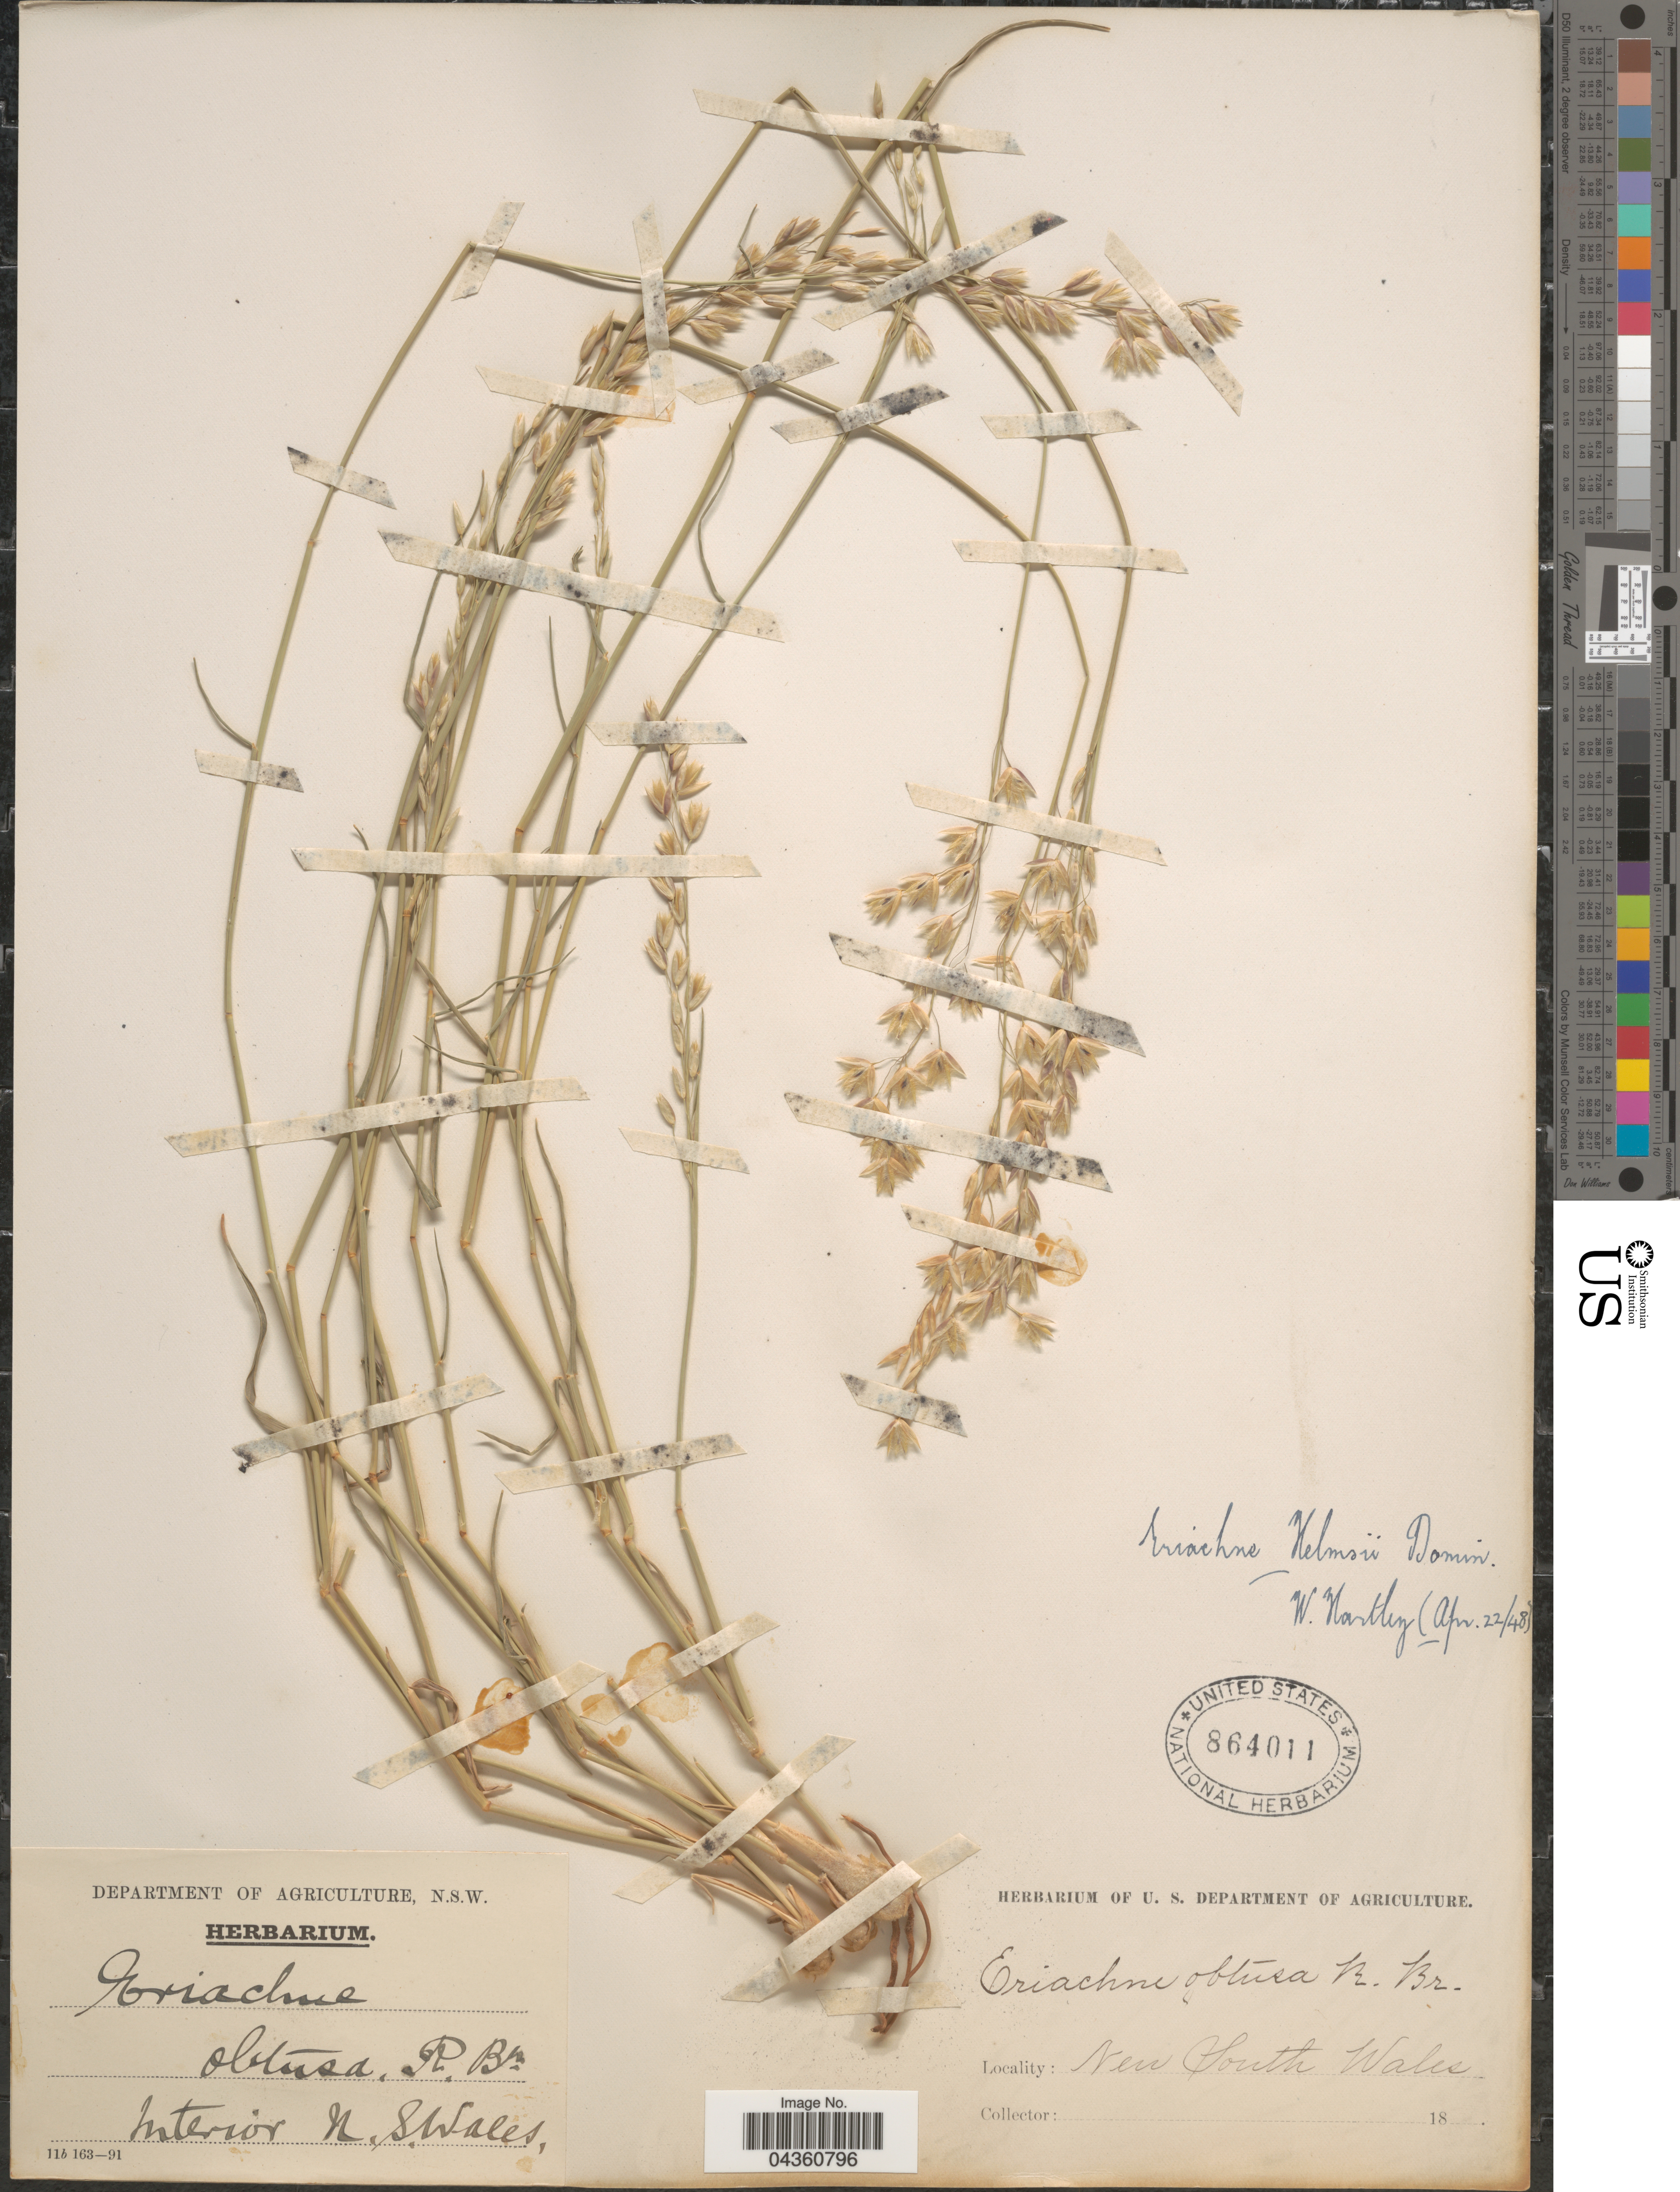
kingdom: Plantae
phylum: Tracheophyta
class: Liliopsida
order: Poales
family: Poaceae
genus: Eriachne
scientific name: Eriachne helmsii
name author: Domin ex Hartley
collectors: W. Hartley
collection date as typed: Transcribed d/m/y: 22/4/48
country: Australia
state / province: New South Wales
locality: Interior.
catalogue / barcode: US 864011